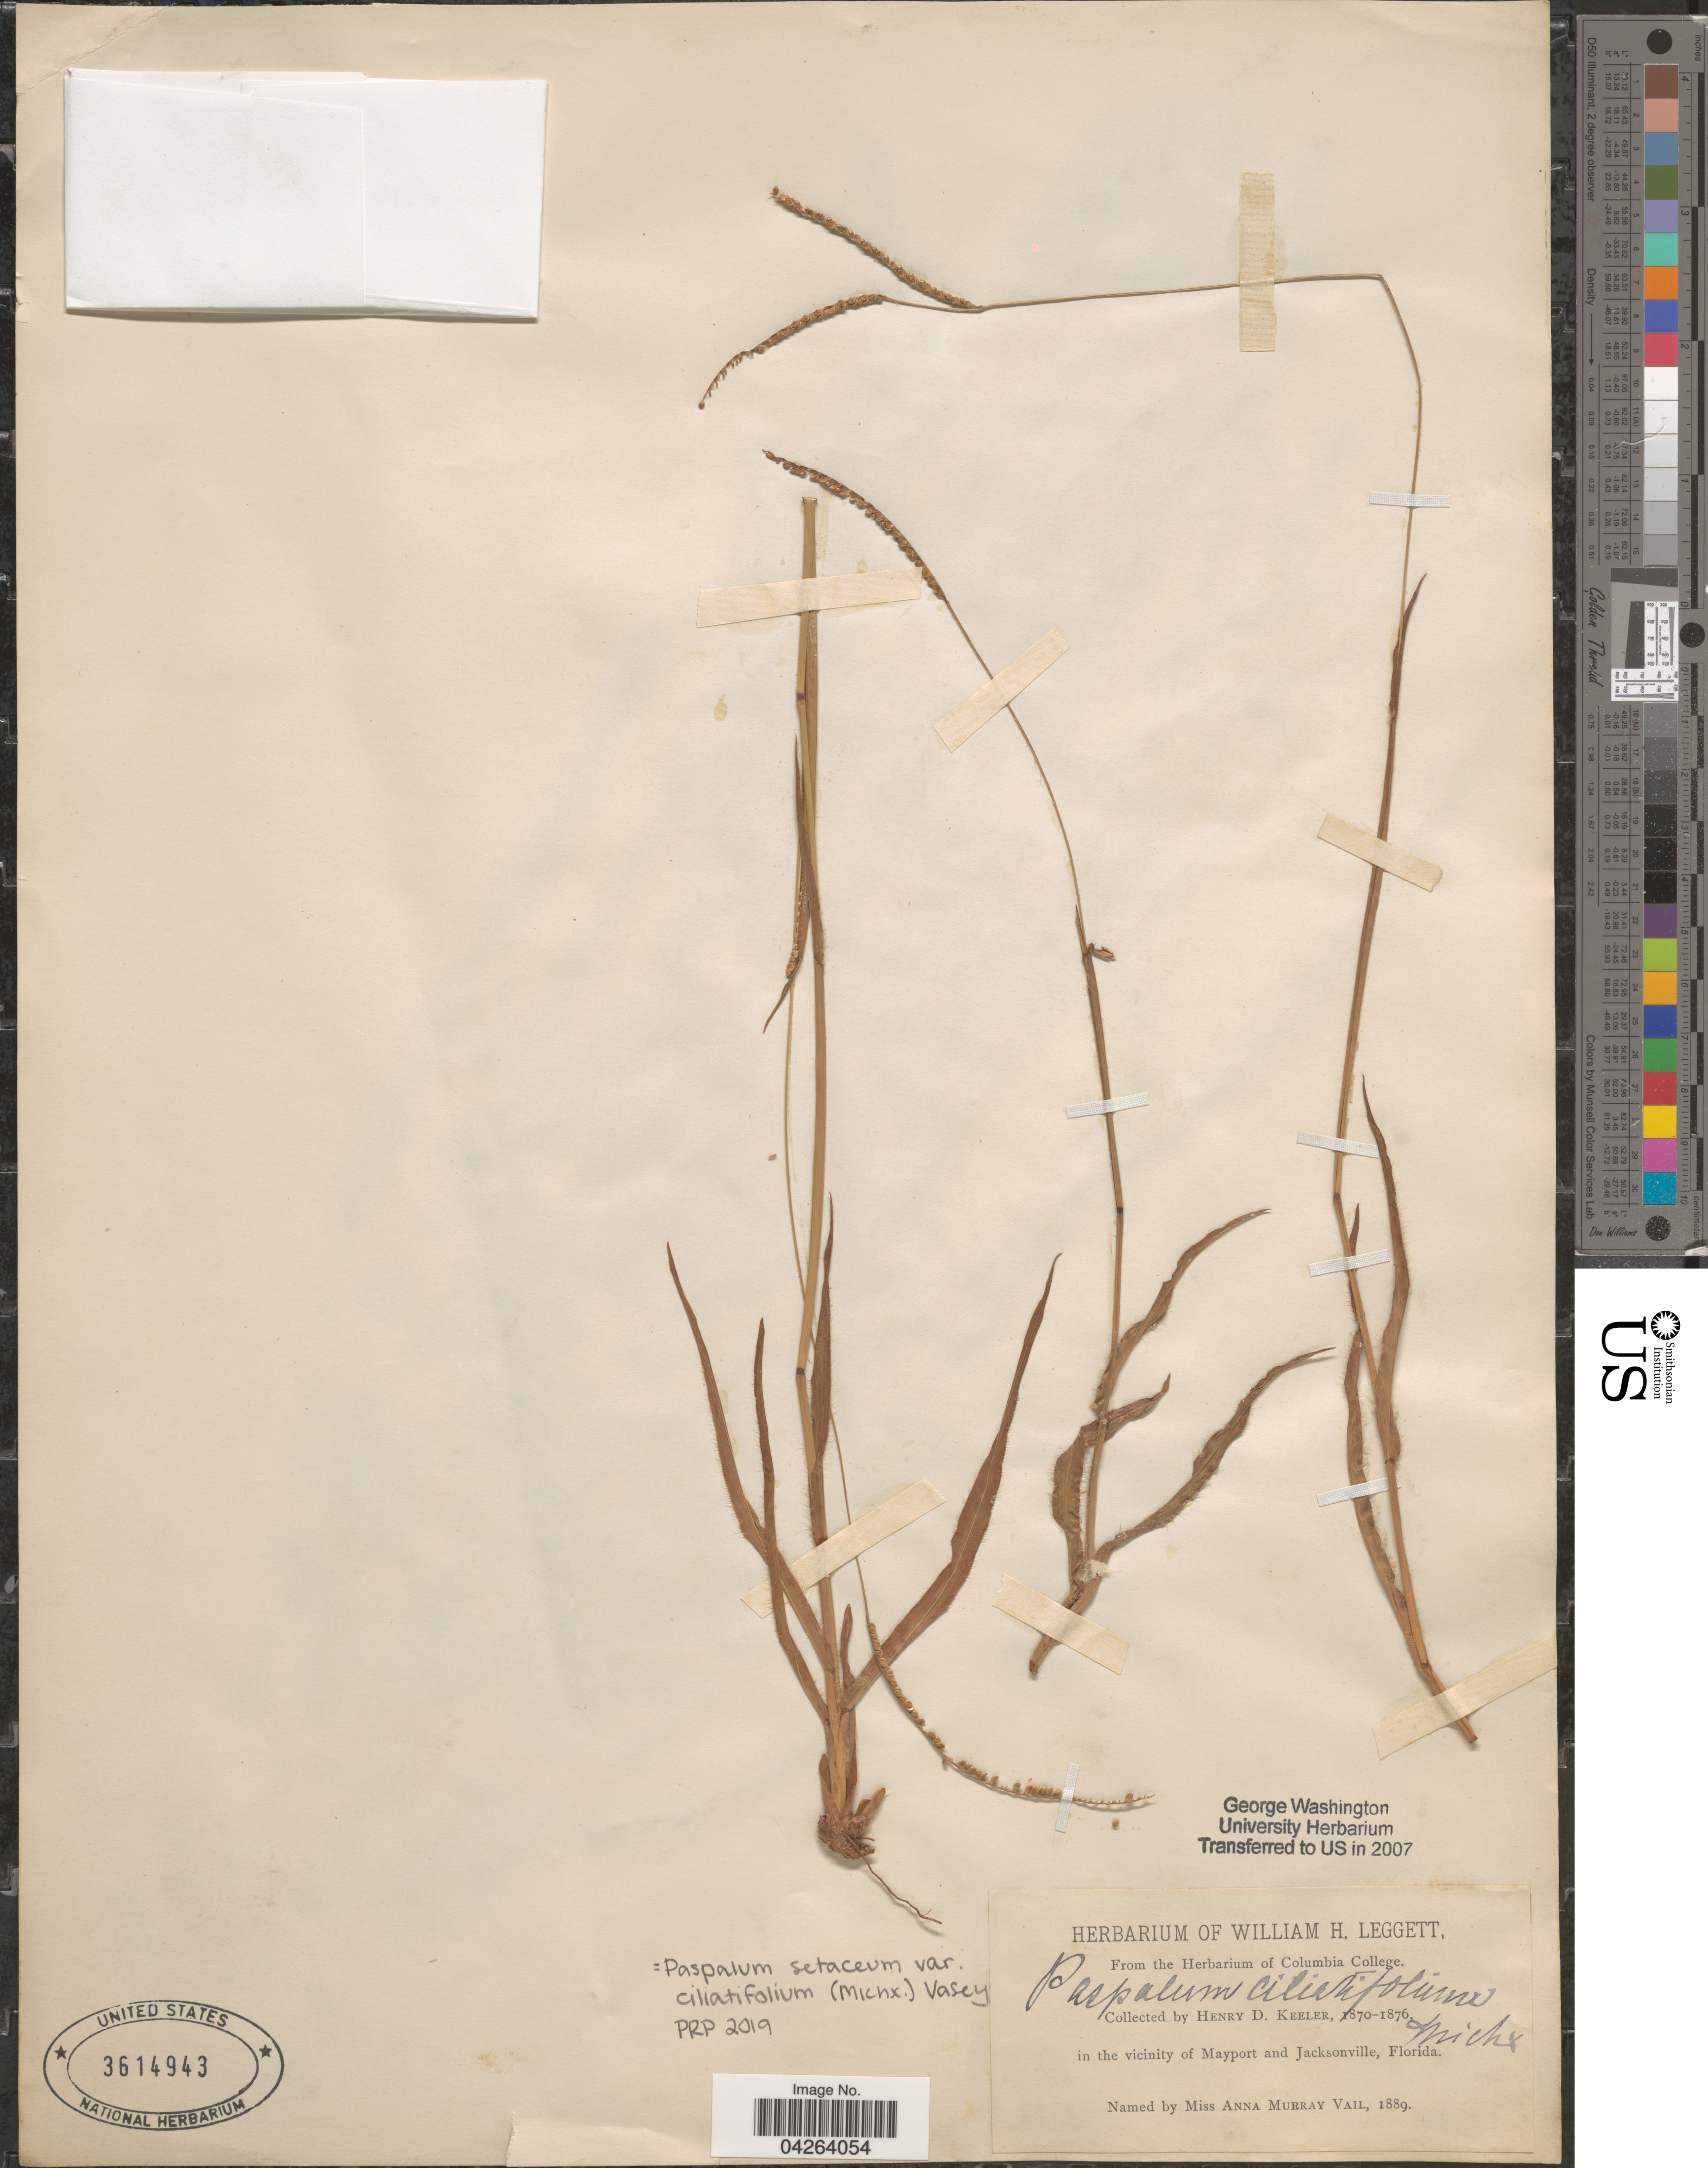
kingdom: Plantae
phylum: Tracheophyta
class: Liliopsida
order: Poales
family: Poaceae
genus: Paspalum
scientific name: Paspalum setaceum var. ciliatifolium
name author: (Michx.) Vasey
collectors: H. Keeler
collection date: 1870/1876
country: United States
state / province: Florida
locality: In the vicinity of Mayport and Jacksonville.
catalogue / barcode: US 3614943